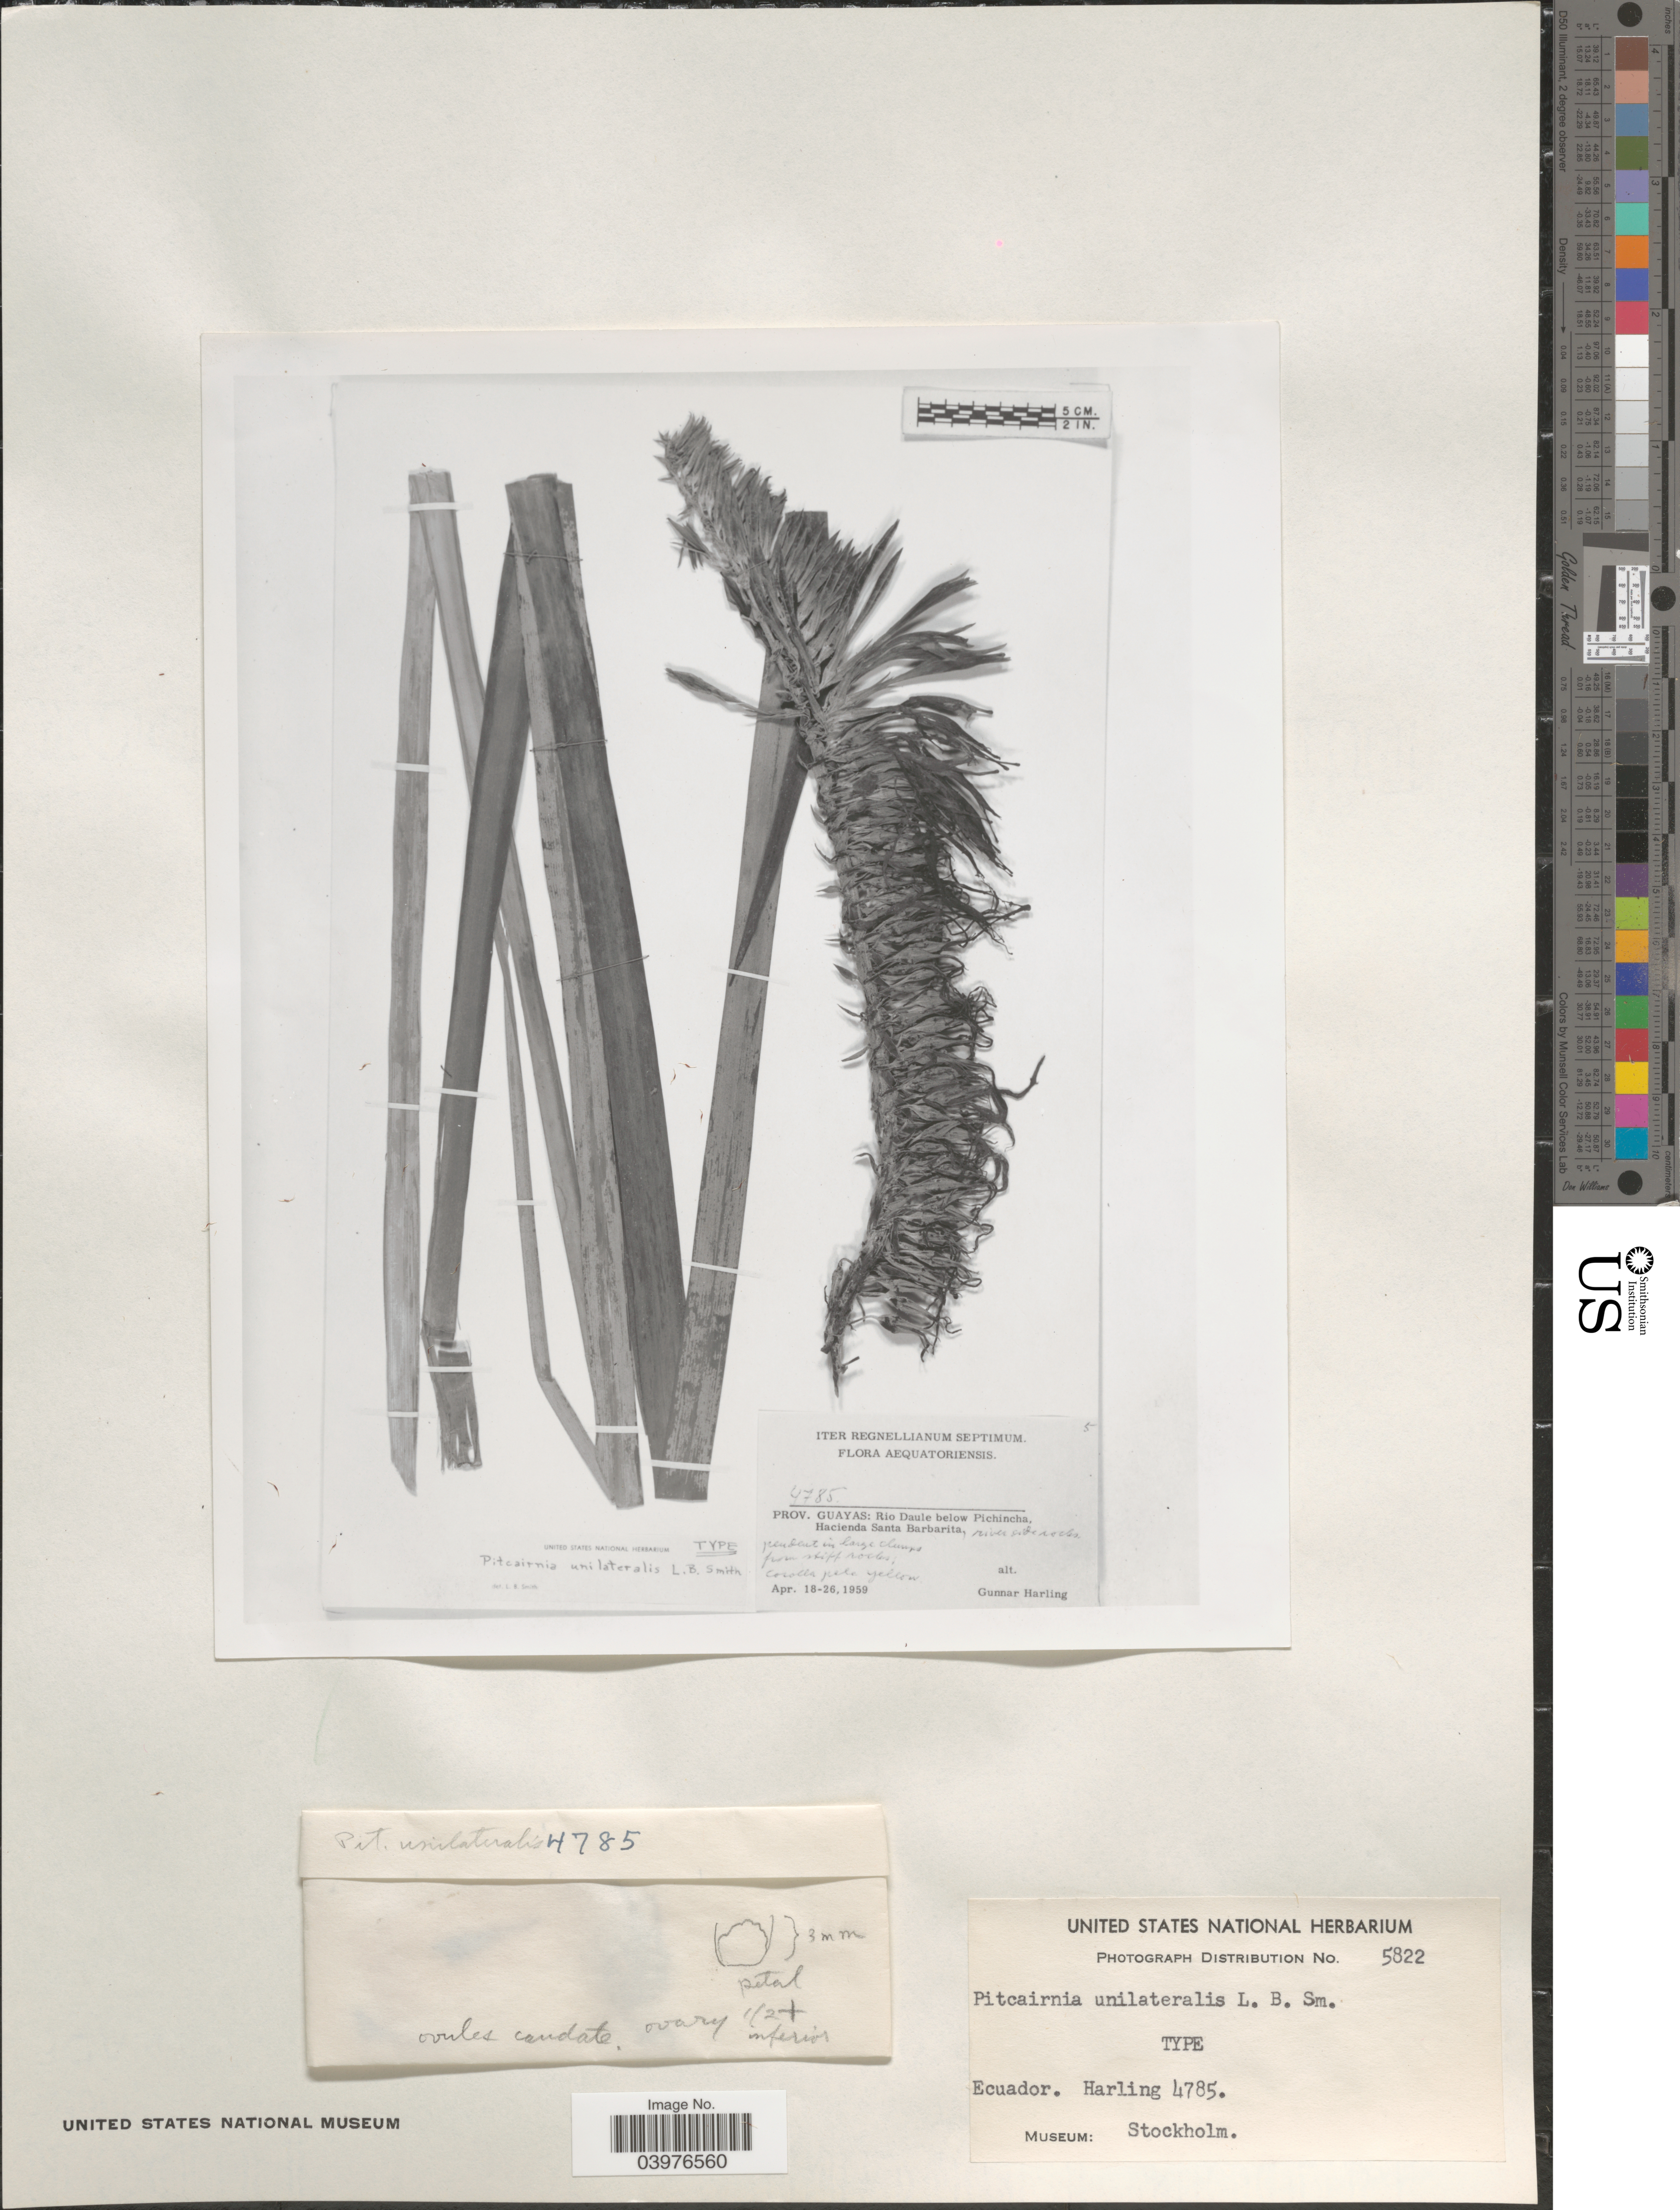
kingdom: Plantae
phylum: Tracheophyta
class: Liliopsida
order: Poales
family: Bromeliaceae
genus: Pitcairnia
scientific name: Pitcairnia unilateralis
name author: L.B. Sm.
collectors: G. Harling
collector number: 4785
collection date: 1959-04-18/1959-04-26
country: Ecuador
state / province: Guayas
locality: Rio Daule below Pichincha, Hacienda Santa Barbarita.